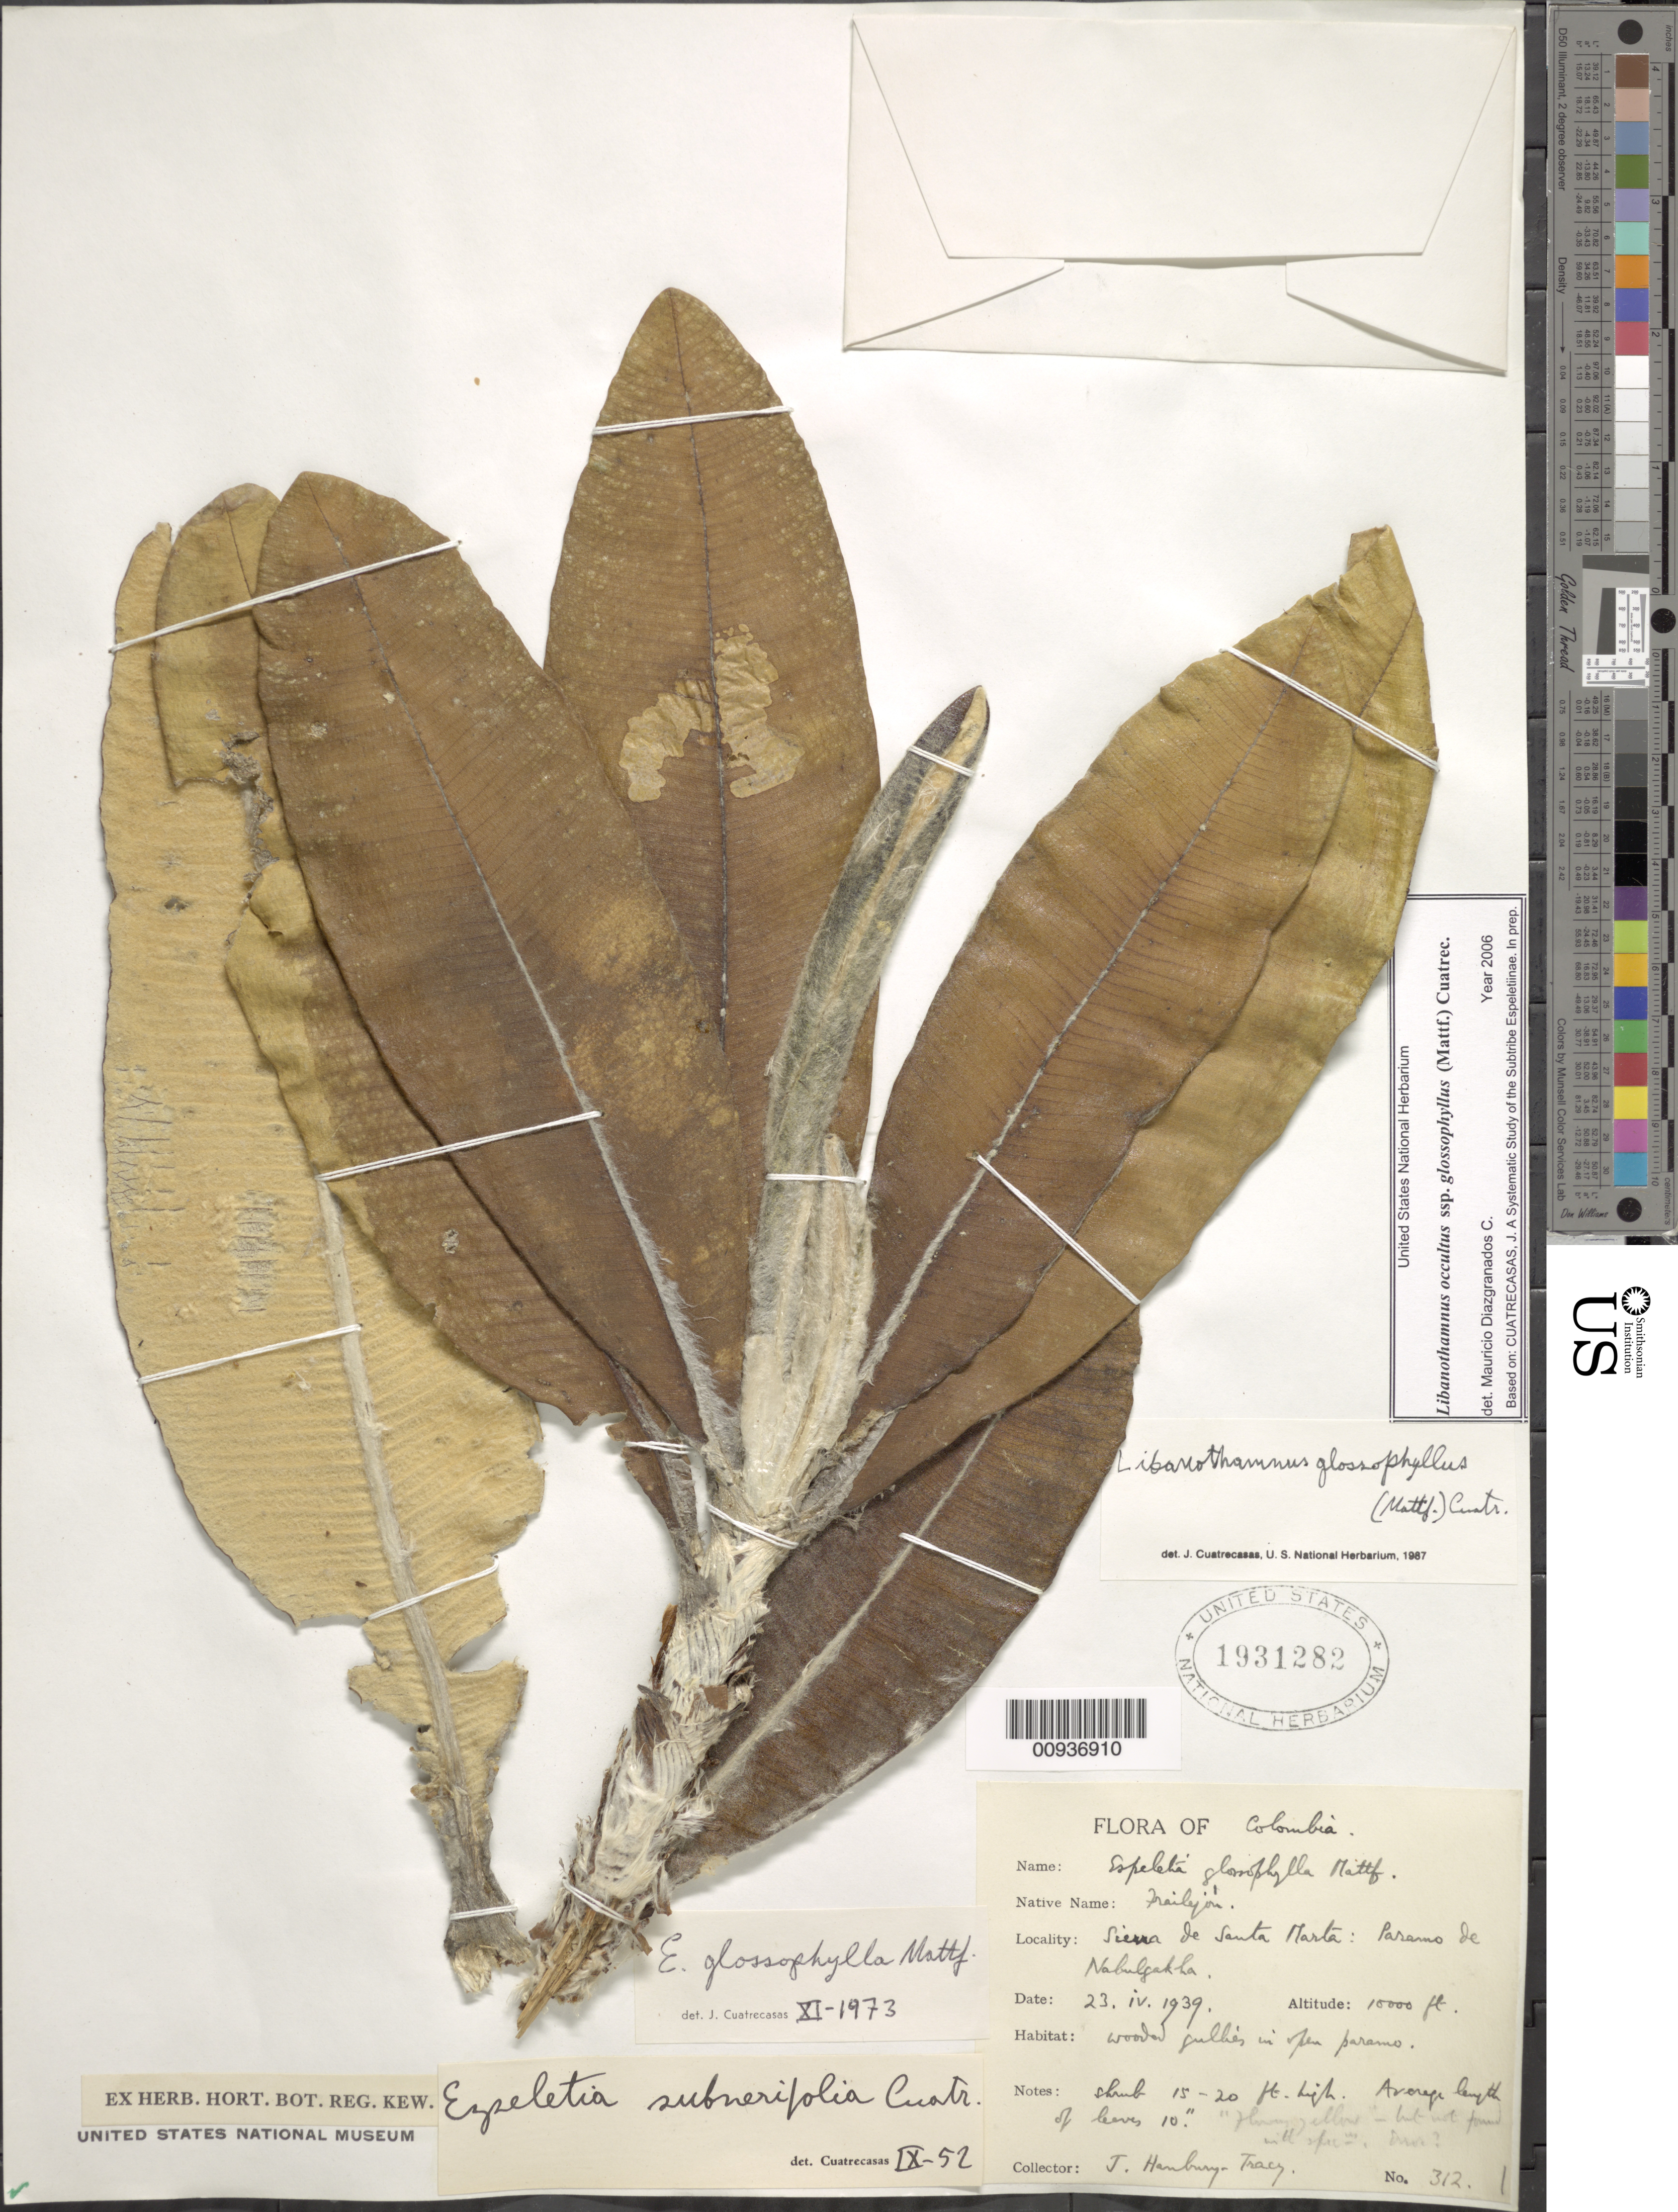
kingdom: Plantae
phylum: Tracheophyta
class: Magnoliopsida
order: Asterales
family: Asteraceae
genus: Libanothamnus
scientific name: Libanothamnus occultus subsp. glossophyllus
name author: (Mattf.) Cuatrec.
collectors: J. Hanbury-Tracy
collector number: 312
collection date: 1939-04-23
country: Colombia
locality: Páramo de Nabulgakla. Sierra de Santa Marta.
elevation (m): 3330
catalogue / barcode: US 1931282